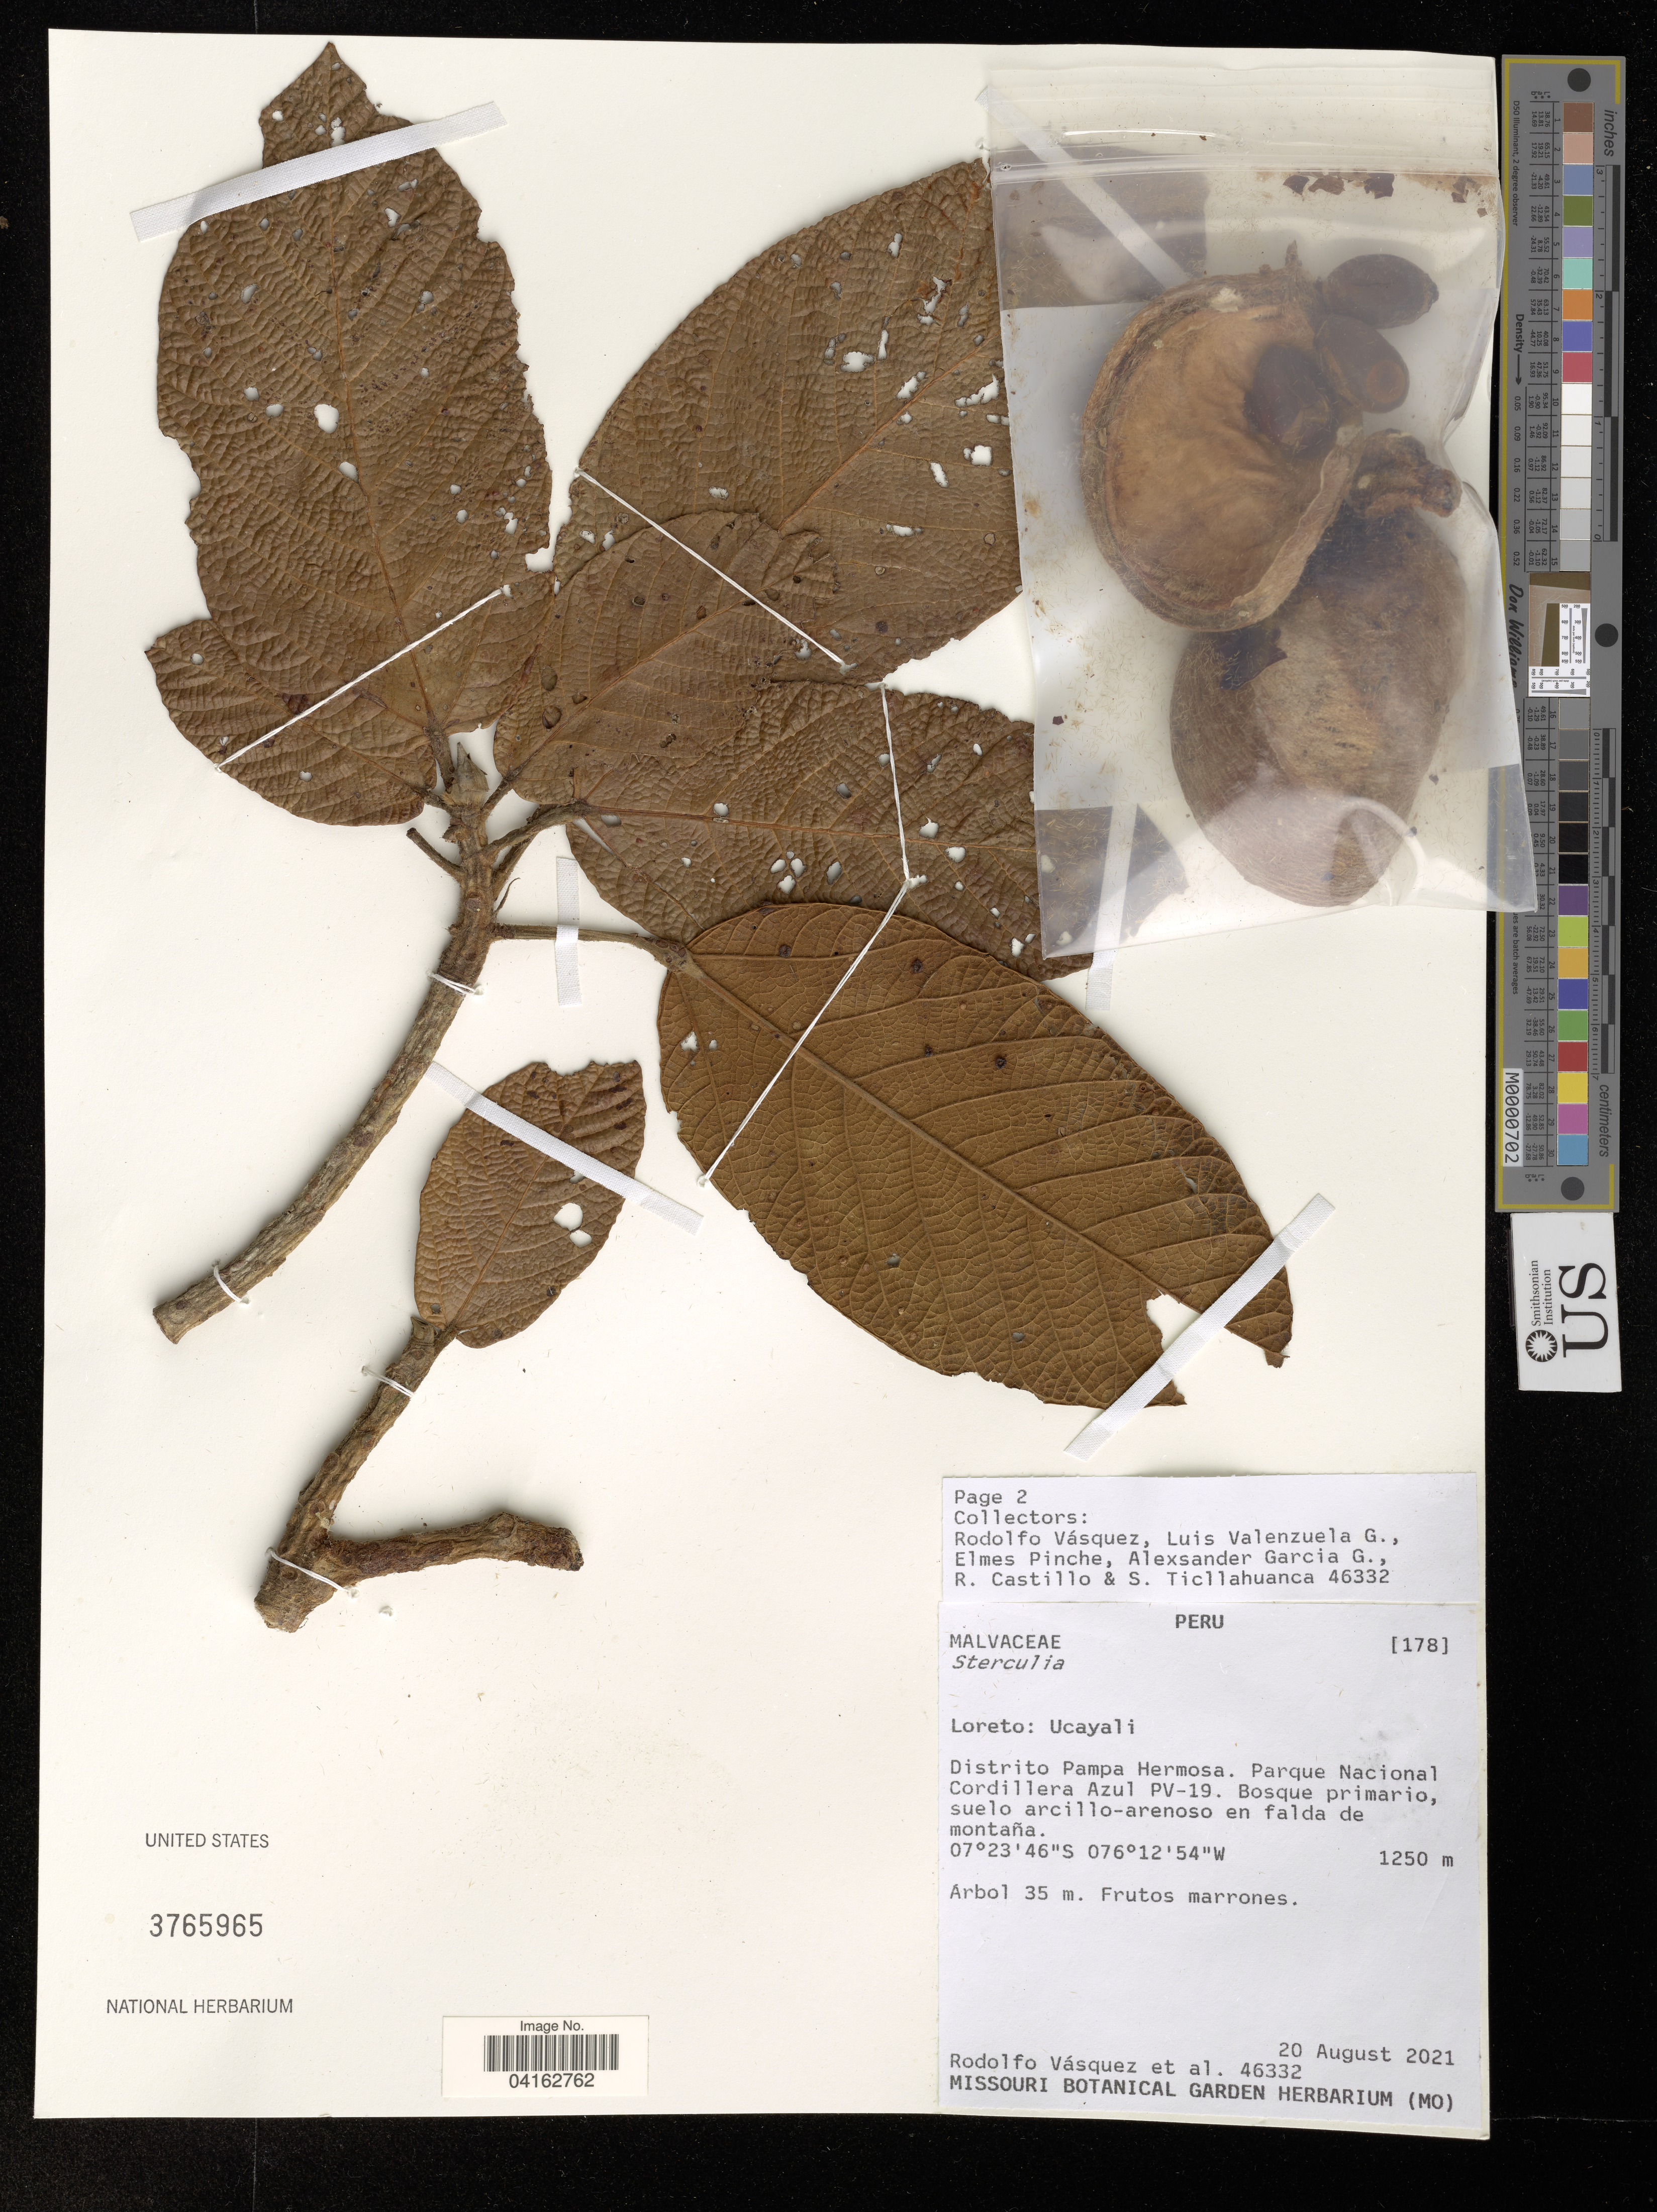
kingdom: Plantae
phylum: Tracheophyta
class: Magnoliopsida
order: Malvales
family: Malvaceae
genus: Sterculia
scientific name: Sterculia sp.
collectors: R. Vásquez, L. Valenzuela, E. Pinche, A. Garcia & et al.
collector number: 46332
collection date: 2021-08-20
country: Peru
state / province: Loreto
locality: Ucayali. Distrito Pampa Hermosa. Parque Nacional Cordillera Azul PV-19.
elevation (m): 1250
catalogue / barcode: US 3765965